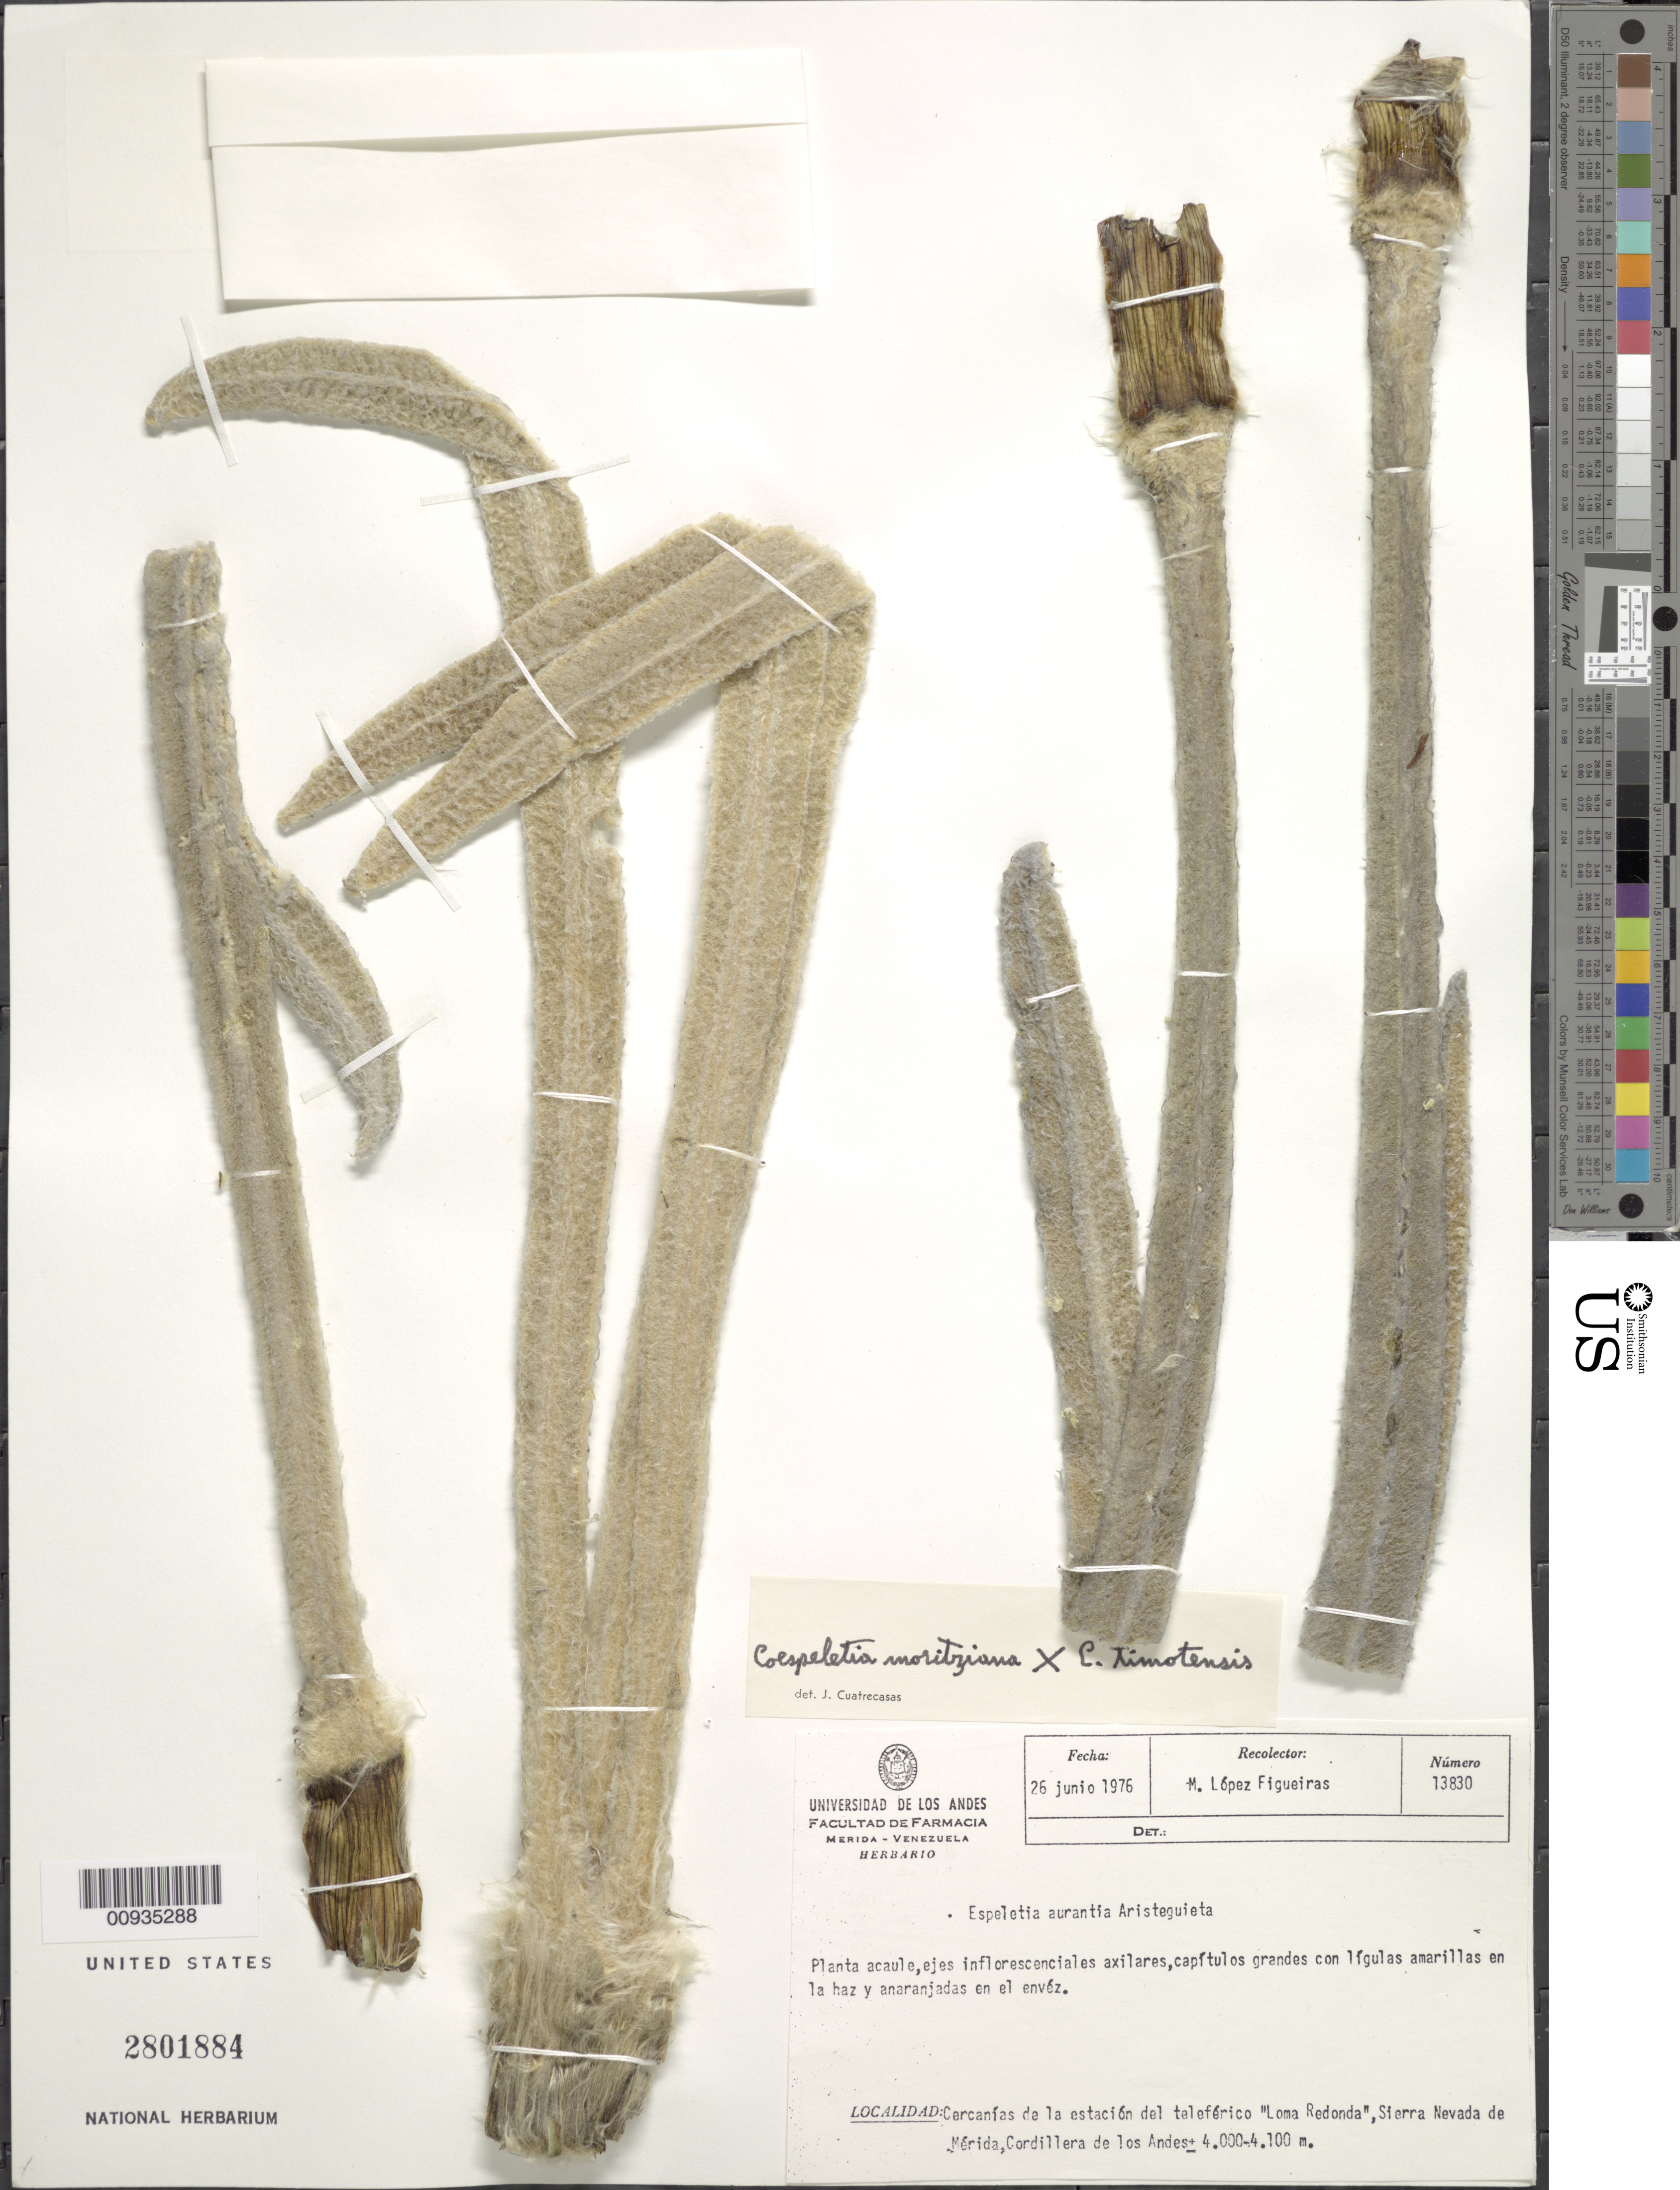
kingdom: Plantae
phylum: Tracheophyta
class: Magnoliopsida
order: Asterales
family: Asteraceae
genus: Coespeletia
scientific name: Coespeletia moritziana x C. timotensis (Cuatrec.) Cuatrec.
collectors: M. López Figueiras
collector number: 13830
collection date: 1976-06-26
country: Venezuela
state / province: Mérida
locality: Cercanias de la estacion del teferico "Loma Redonda", Sierra Nevada de Merida, Cordillera de los Andes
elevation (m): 4000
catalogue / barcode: US 2801884